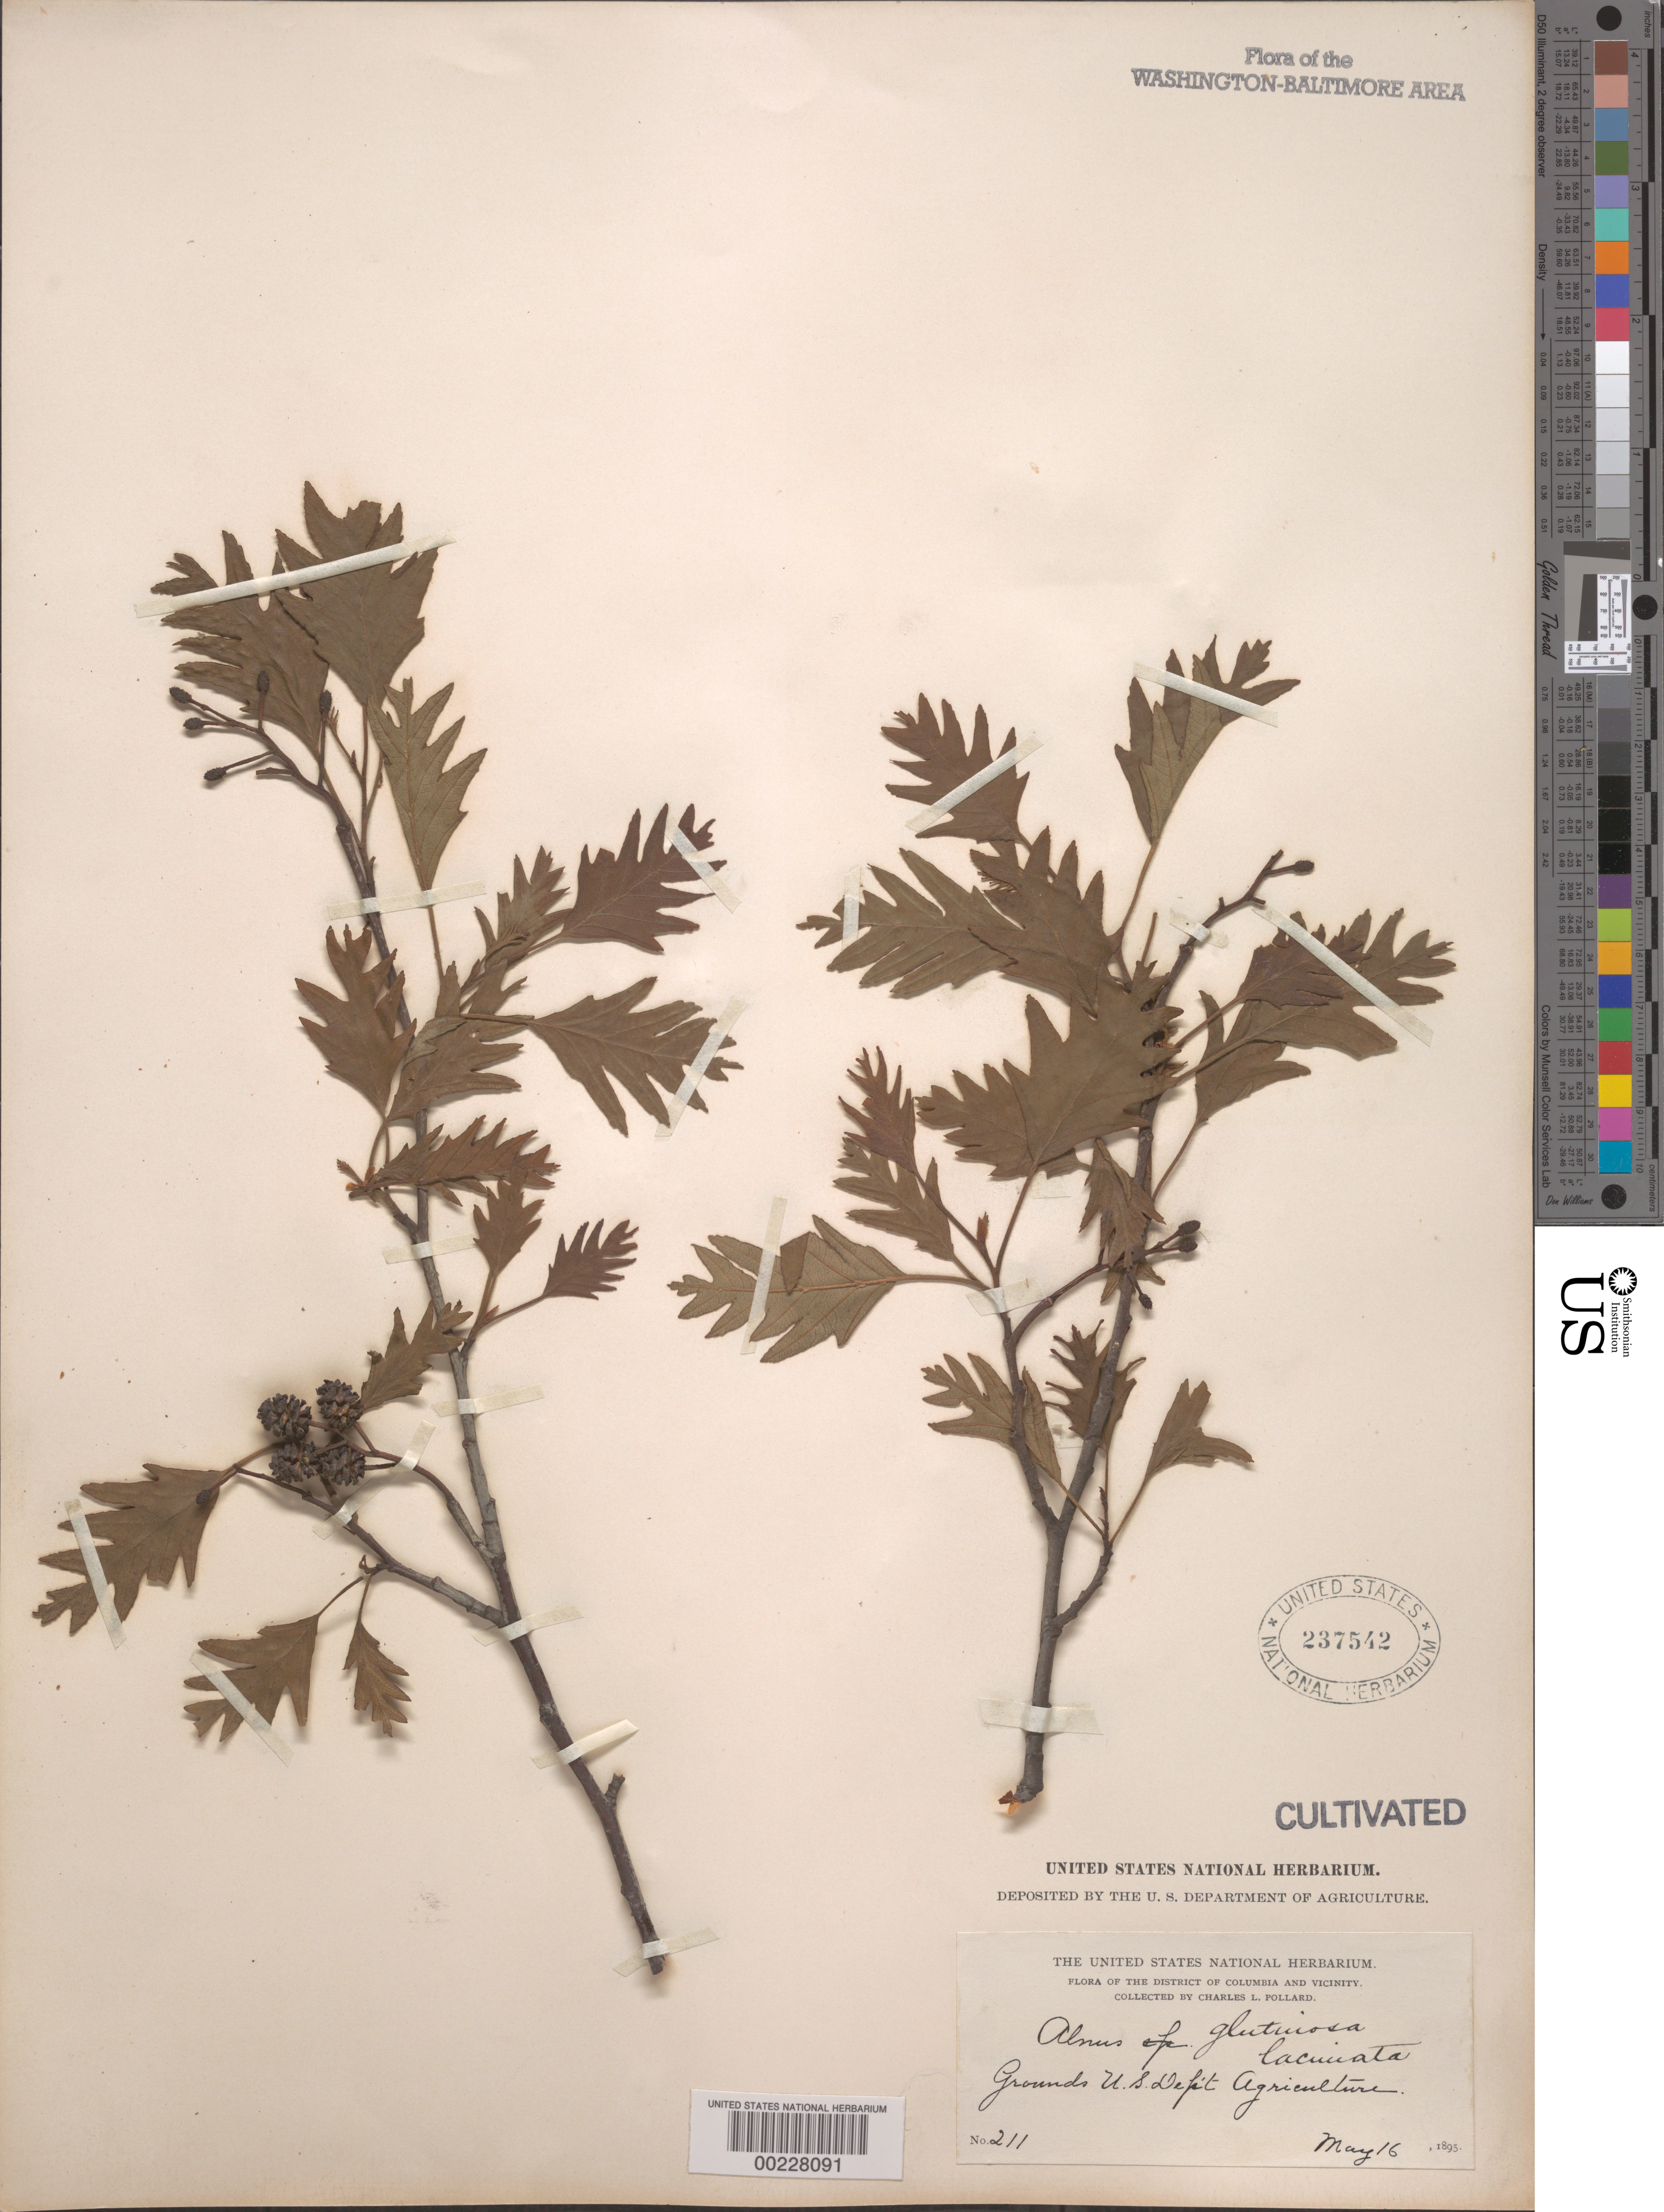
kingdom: Plantae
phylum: Tracheophyta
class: Magnoliopsida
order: Fagales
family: Betulaceae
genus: Alnus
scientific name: Alnus glutinosa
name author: (L.) Gaertn.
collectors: C. L. Pollard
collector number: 211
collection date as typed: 16 May 1895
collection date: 1895-05-16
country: United States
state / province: District of Columbia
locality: Agricultural grounds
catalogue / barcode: US 237542